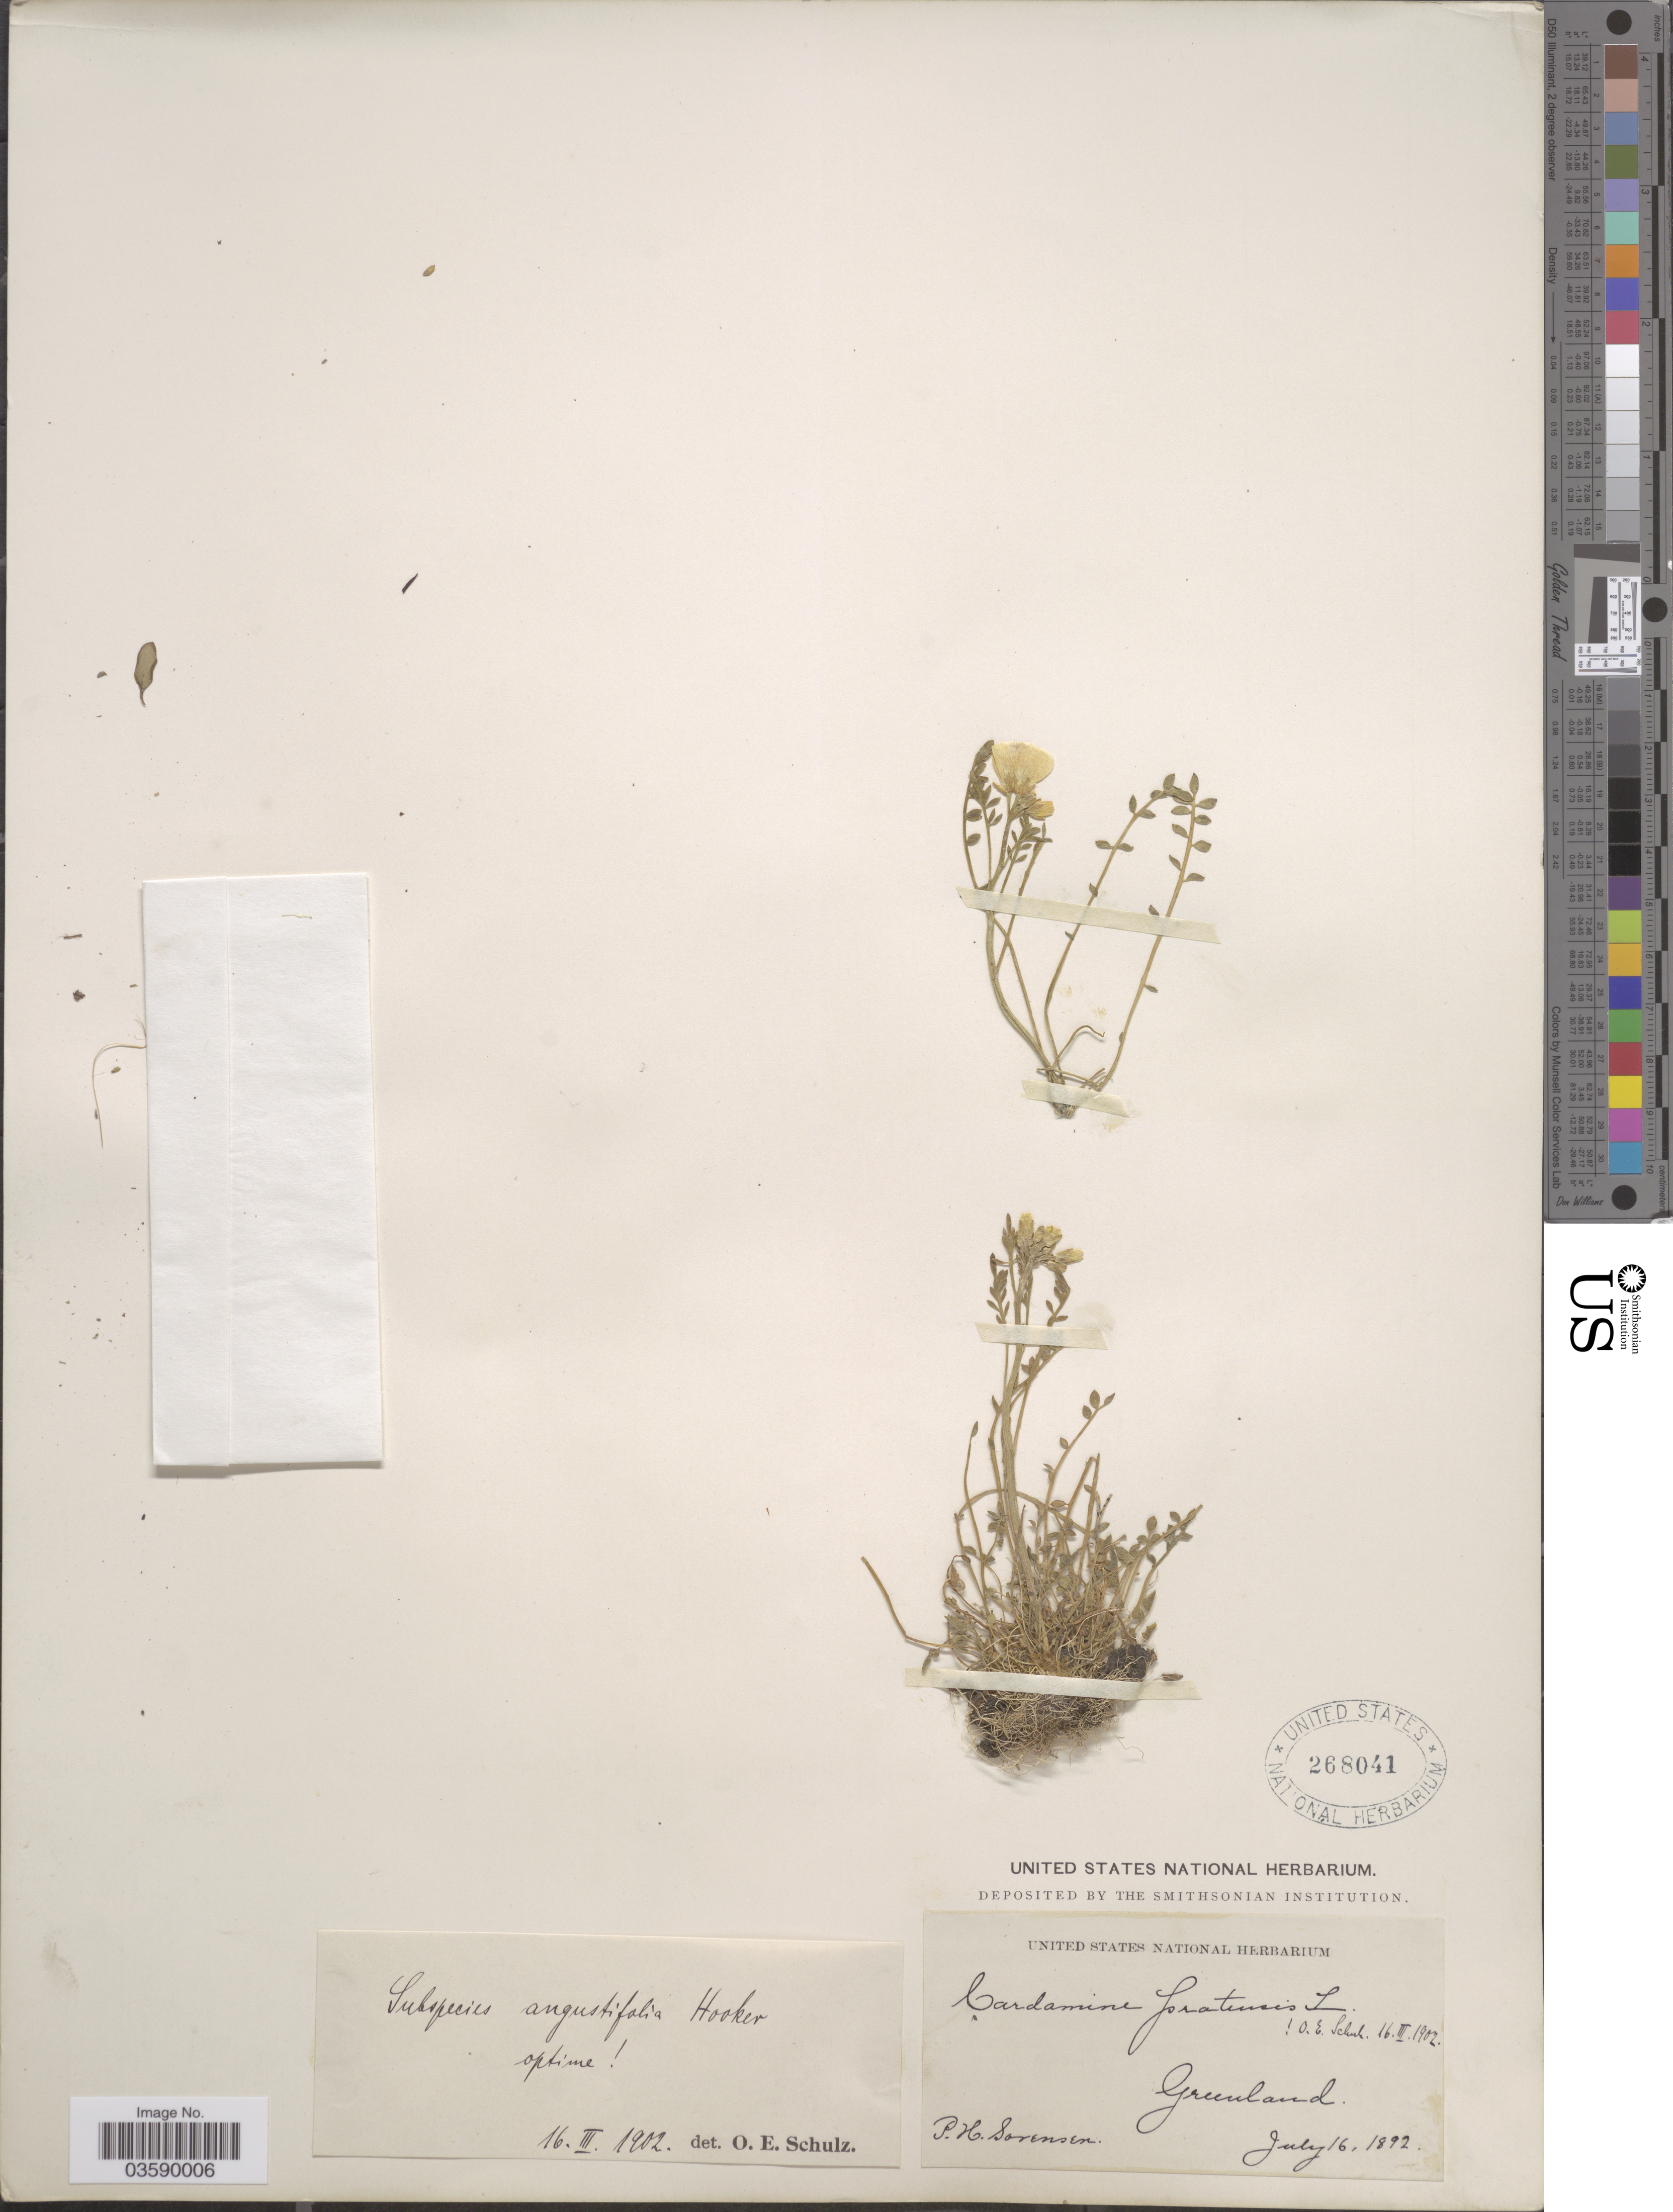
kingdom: Plantae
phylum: Tracheophyta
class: Magnoliopsida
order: Brassicales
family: Brassicaceae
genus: Cardamine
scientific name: Cardamine pratensis subsp. angustifolia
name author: (Hook.) O.E. Schulz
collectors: P. Sorensen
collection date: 1892-07-16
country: Greenland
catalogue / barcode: US 268041